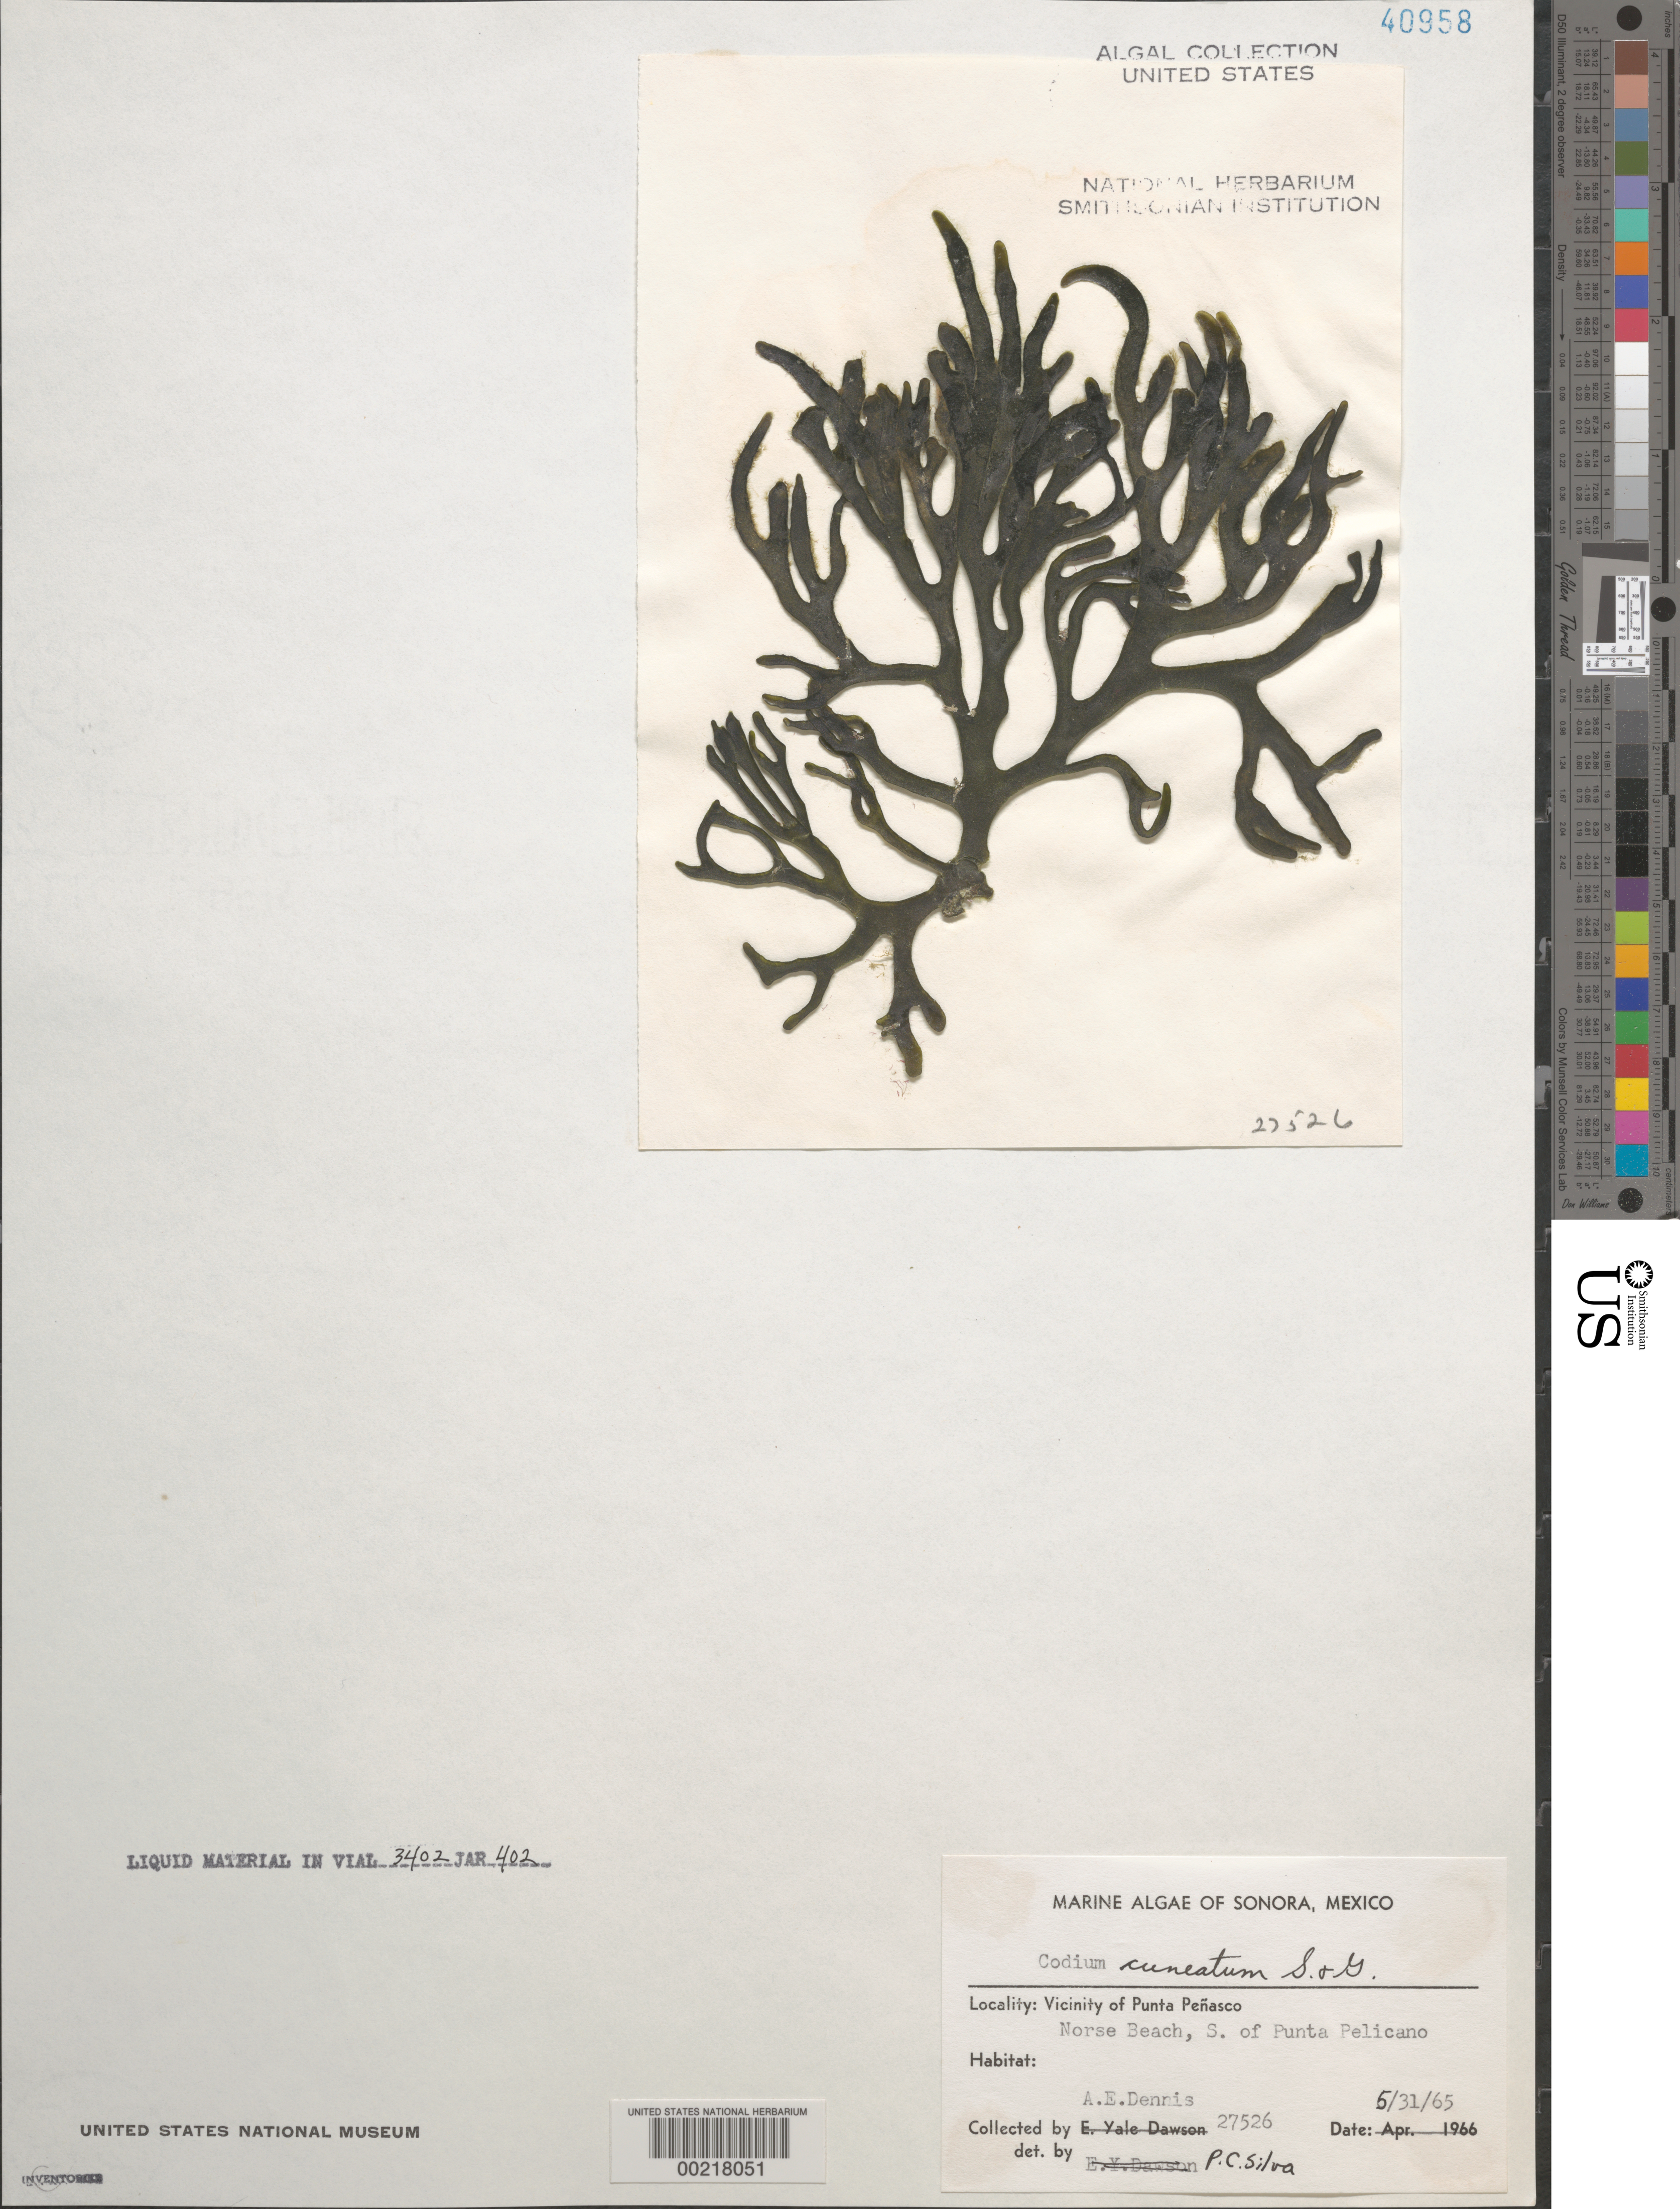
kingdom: Plantae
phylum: Chlorophyta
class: Ulvophyceae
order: Bryopsidales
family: Codiaceae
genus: Codium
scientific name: Codium simulans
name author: Setch. & N.L. Gardner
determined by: Algae name updating Project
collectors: A. Dennis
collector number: EYD 27526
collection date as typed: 31 May 1965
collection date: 1965-05-31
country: Mexico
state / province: Sonora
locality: Norse Beach, south of Punta Pelicano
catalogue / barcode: US 40958